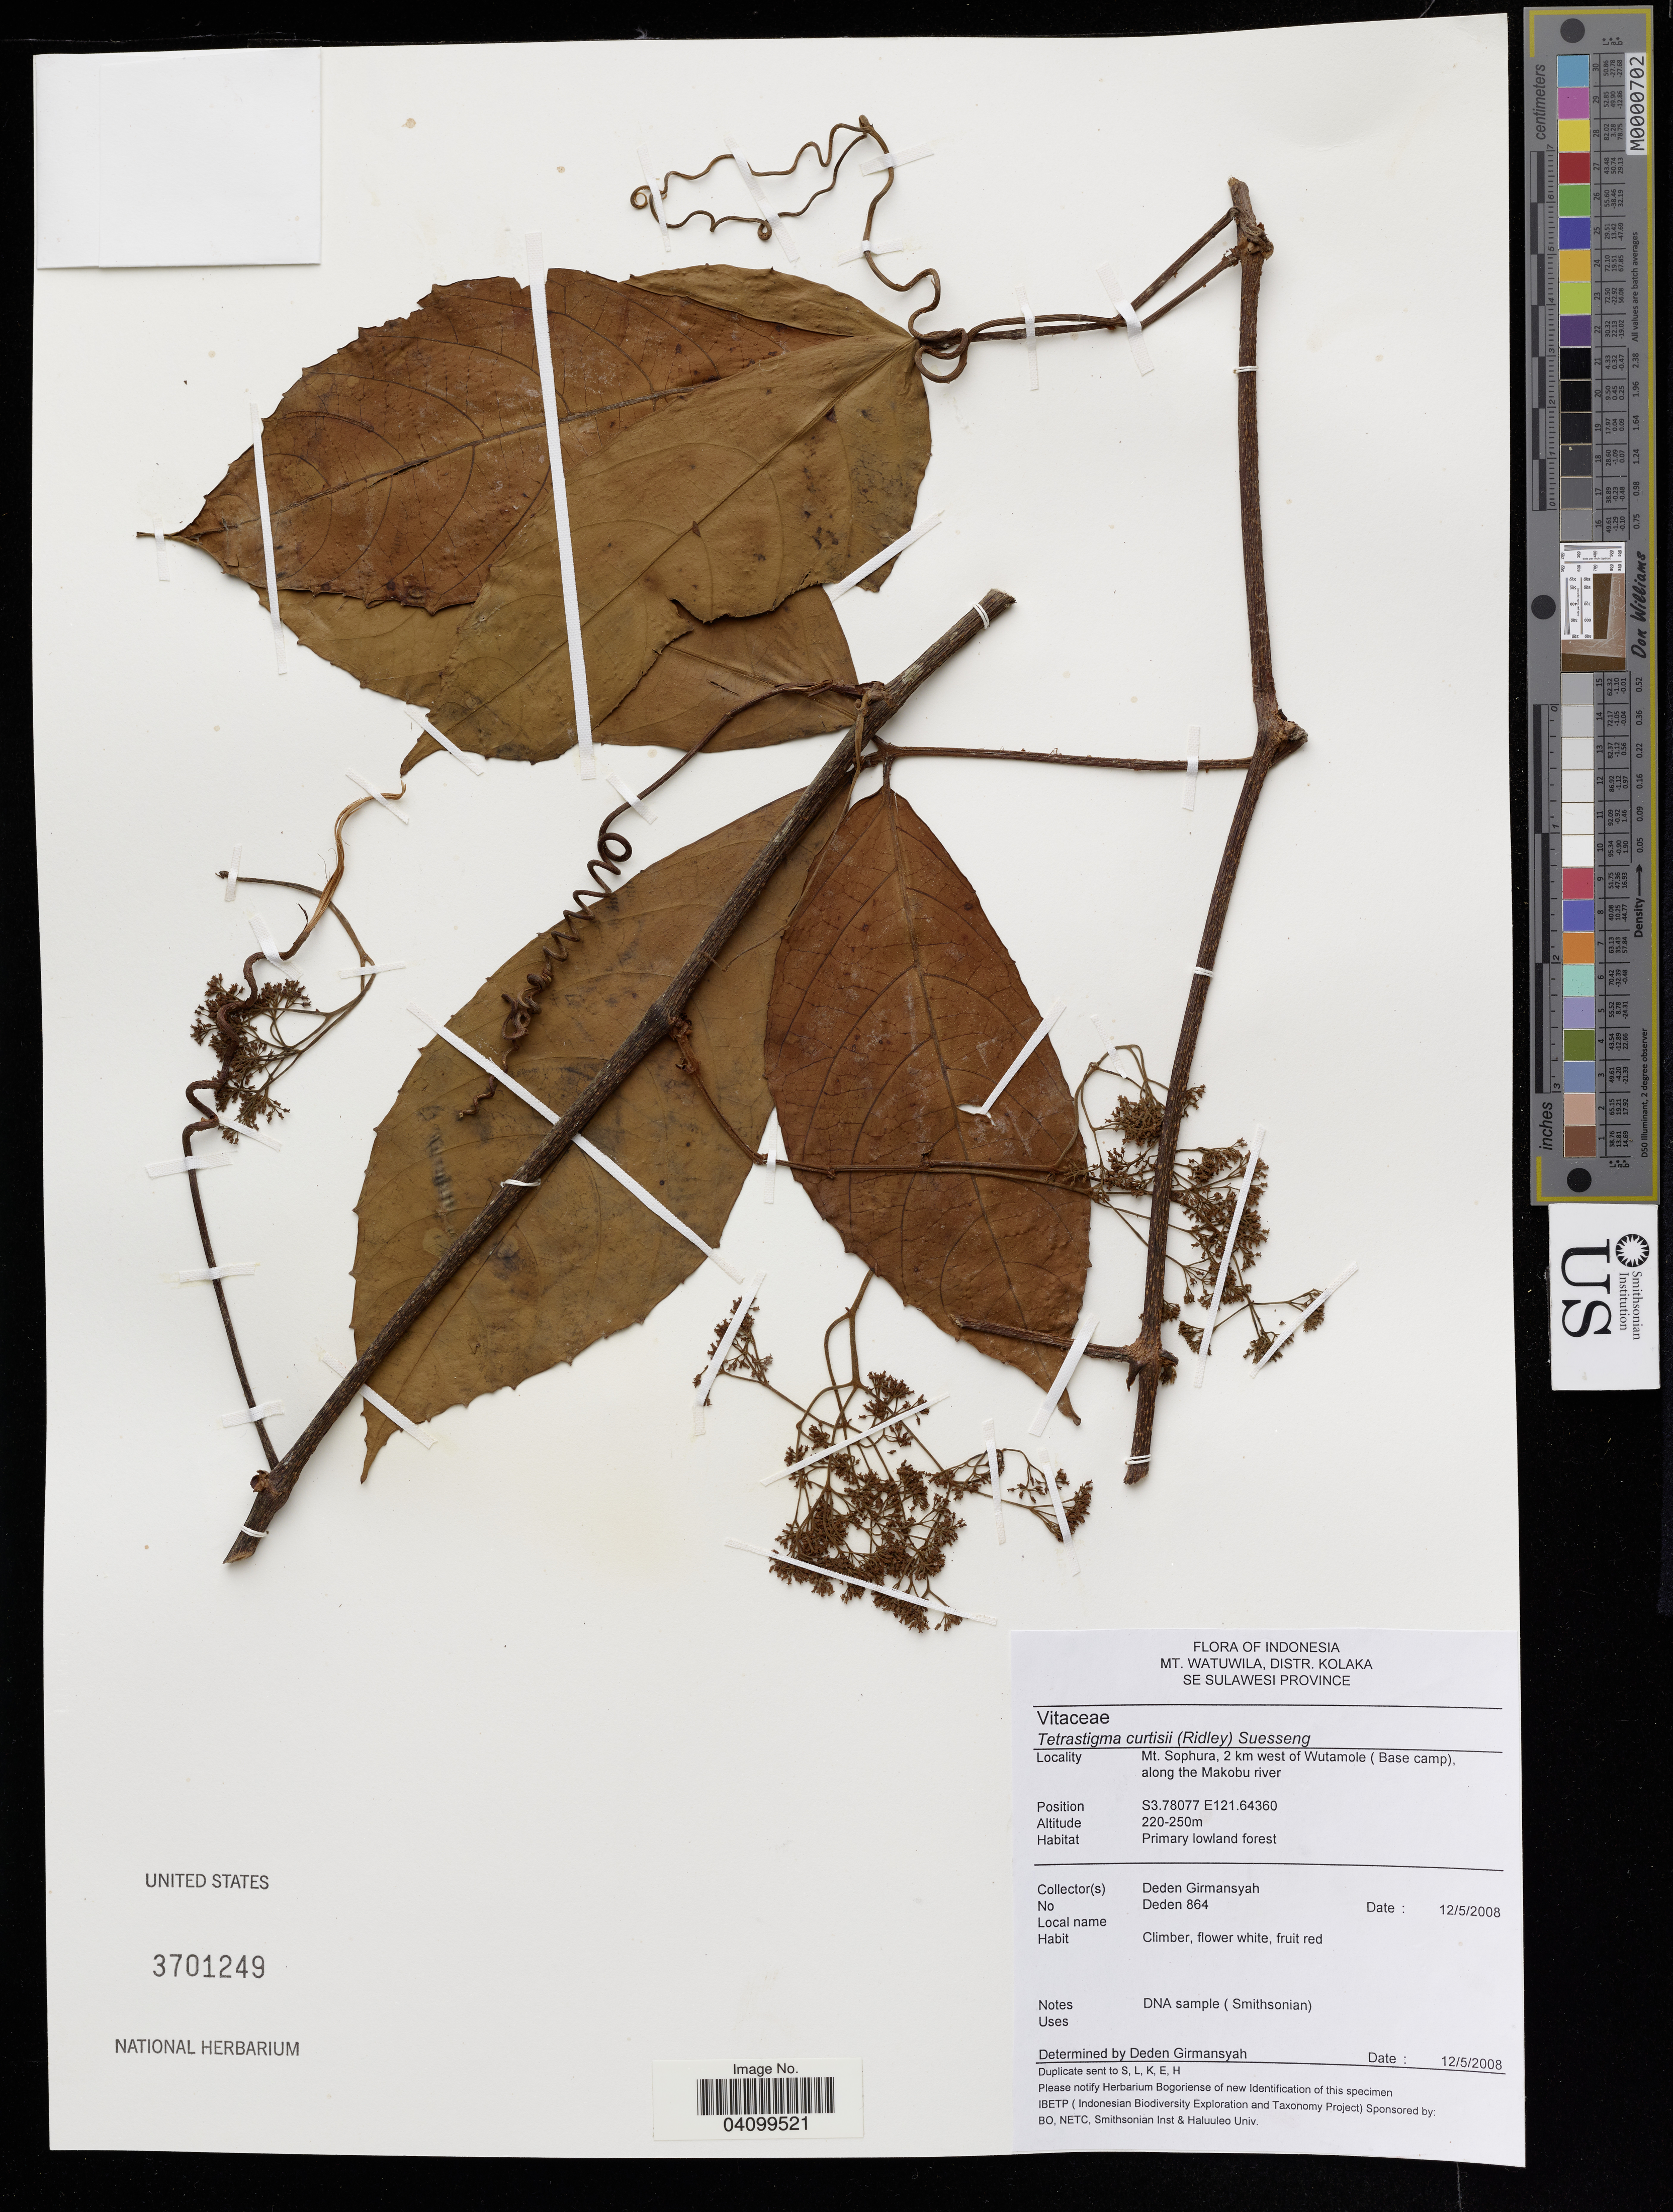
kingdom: Plantae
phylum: Tracheophyta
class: Magnoliopsida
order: Vitales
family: Vitaceae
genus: Tetrastigma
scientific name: Tetrastigma curtisii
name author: (Ridl.) Suess.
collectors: G. Deden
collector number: Deden 864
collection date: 2008-05-12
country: Indonesia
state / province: Sulawesi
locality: Mt. Watuwila, Distr. Kolaka, SE Sulawesi Province. Mt. Sophura, 2 km west of Wutamole ( Base camp), along the Makobu river.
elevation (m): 220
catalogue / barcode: US 3701249